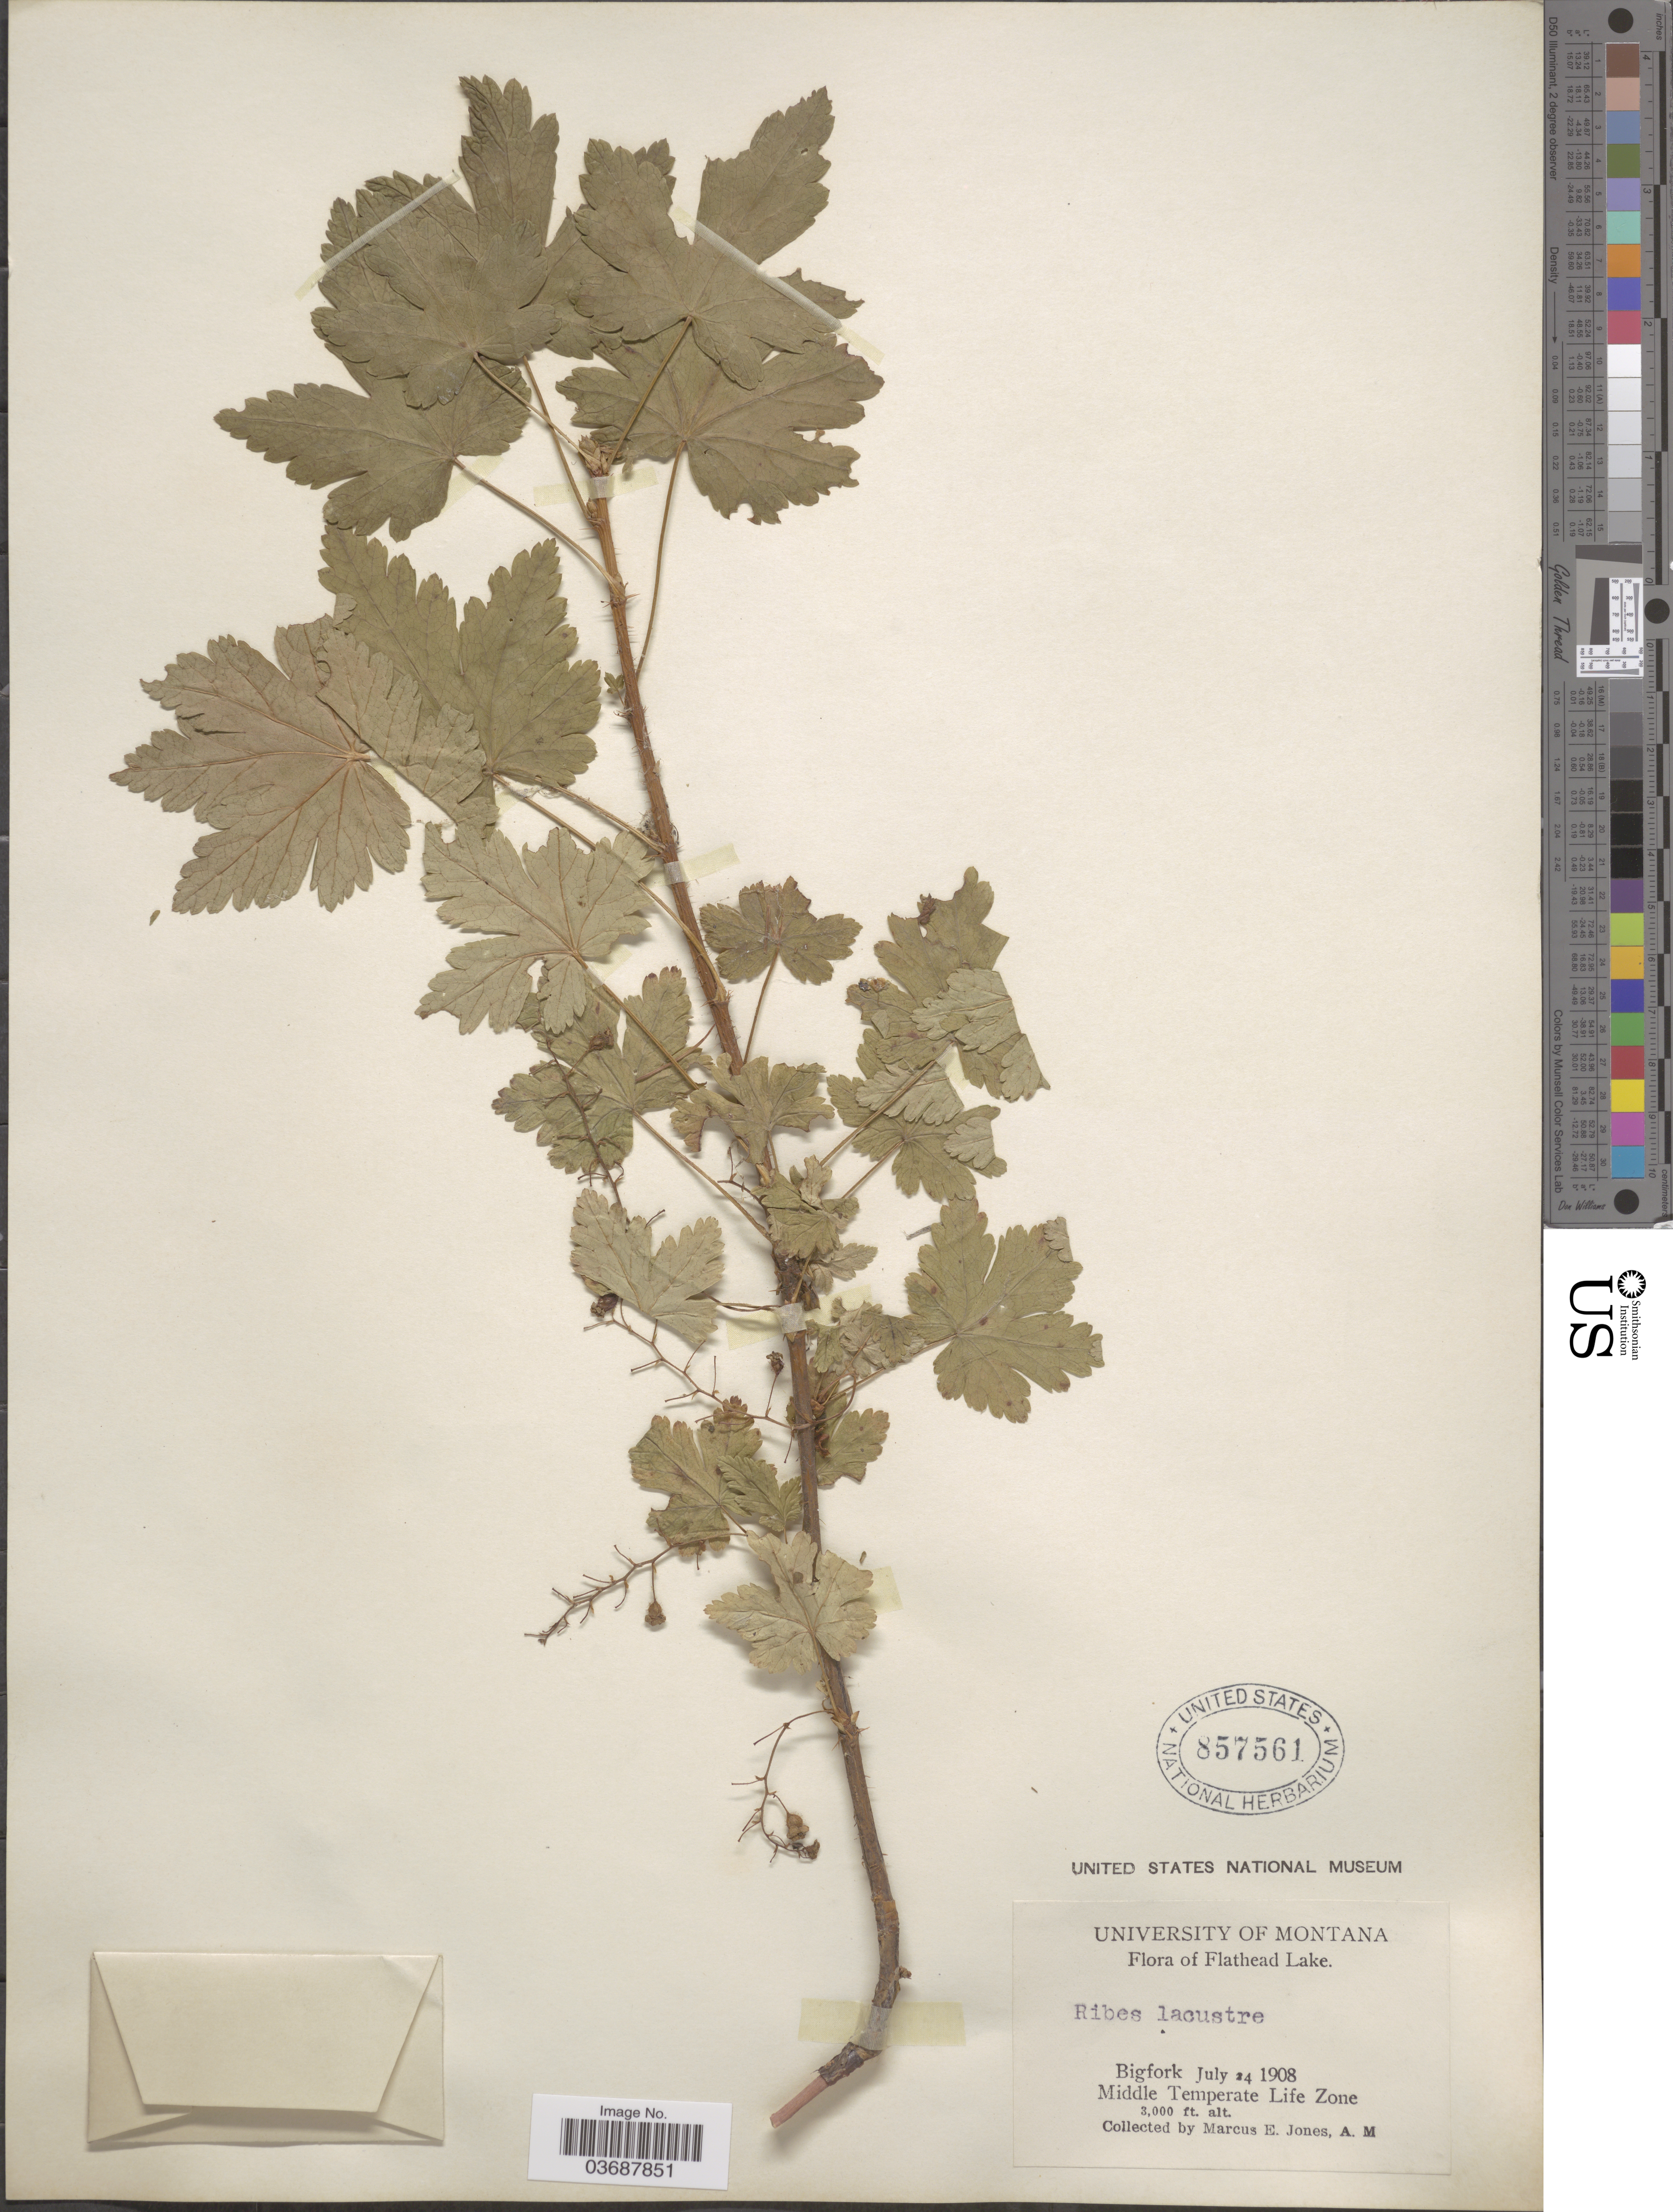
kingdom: Plantae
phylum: Tracheophyta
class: Magnoliopsida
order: Saxifragales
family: Grossulariaceae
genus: Ribes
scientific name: Ribes lacustre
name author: (Pers.) Poir.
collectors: M. E. Jones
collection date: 1908-07-24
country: United States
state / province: Montana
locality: Flathead Lake. Bigfork. Middle Temperate Life Zone.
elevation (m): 914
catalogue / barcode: US 857561